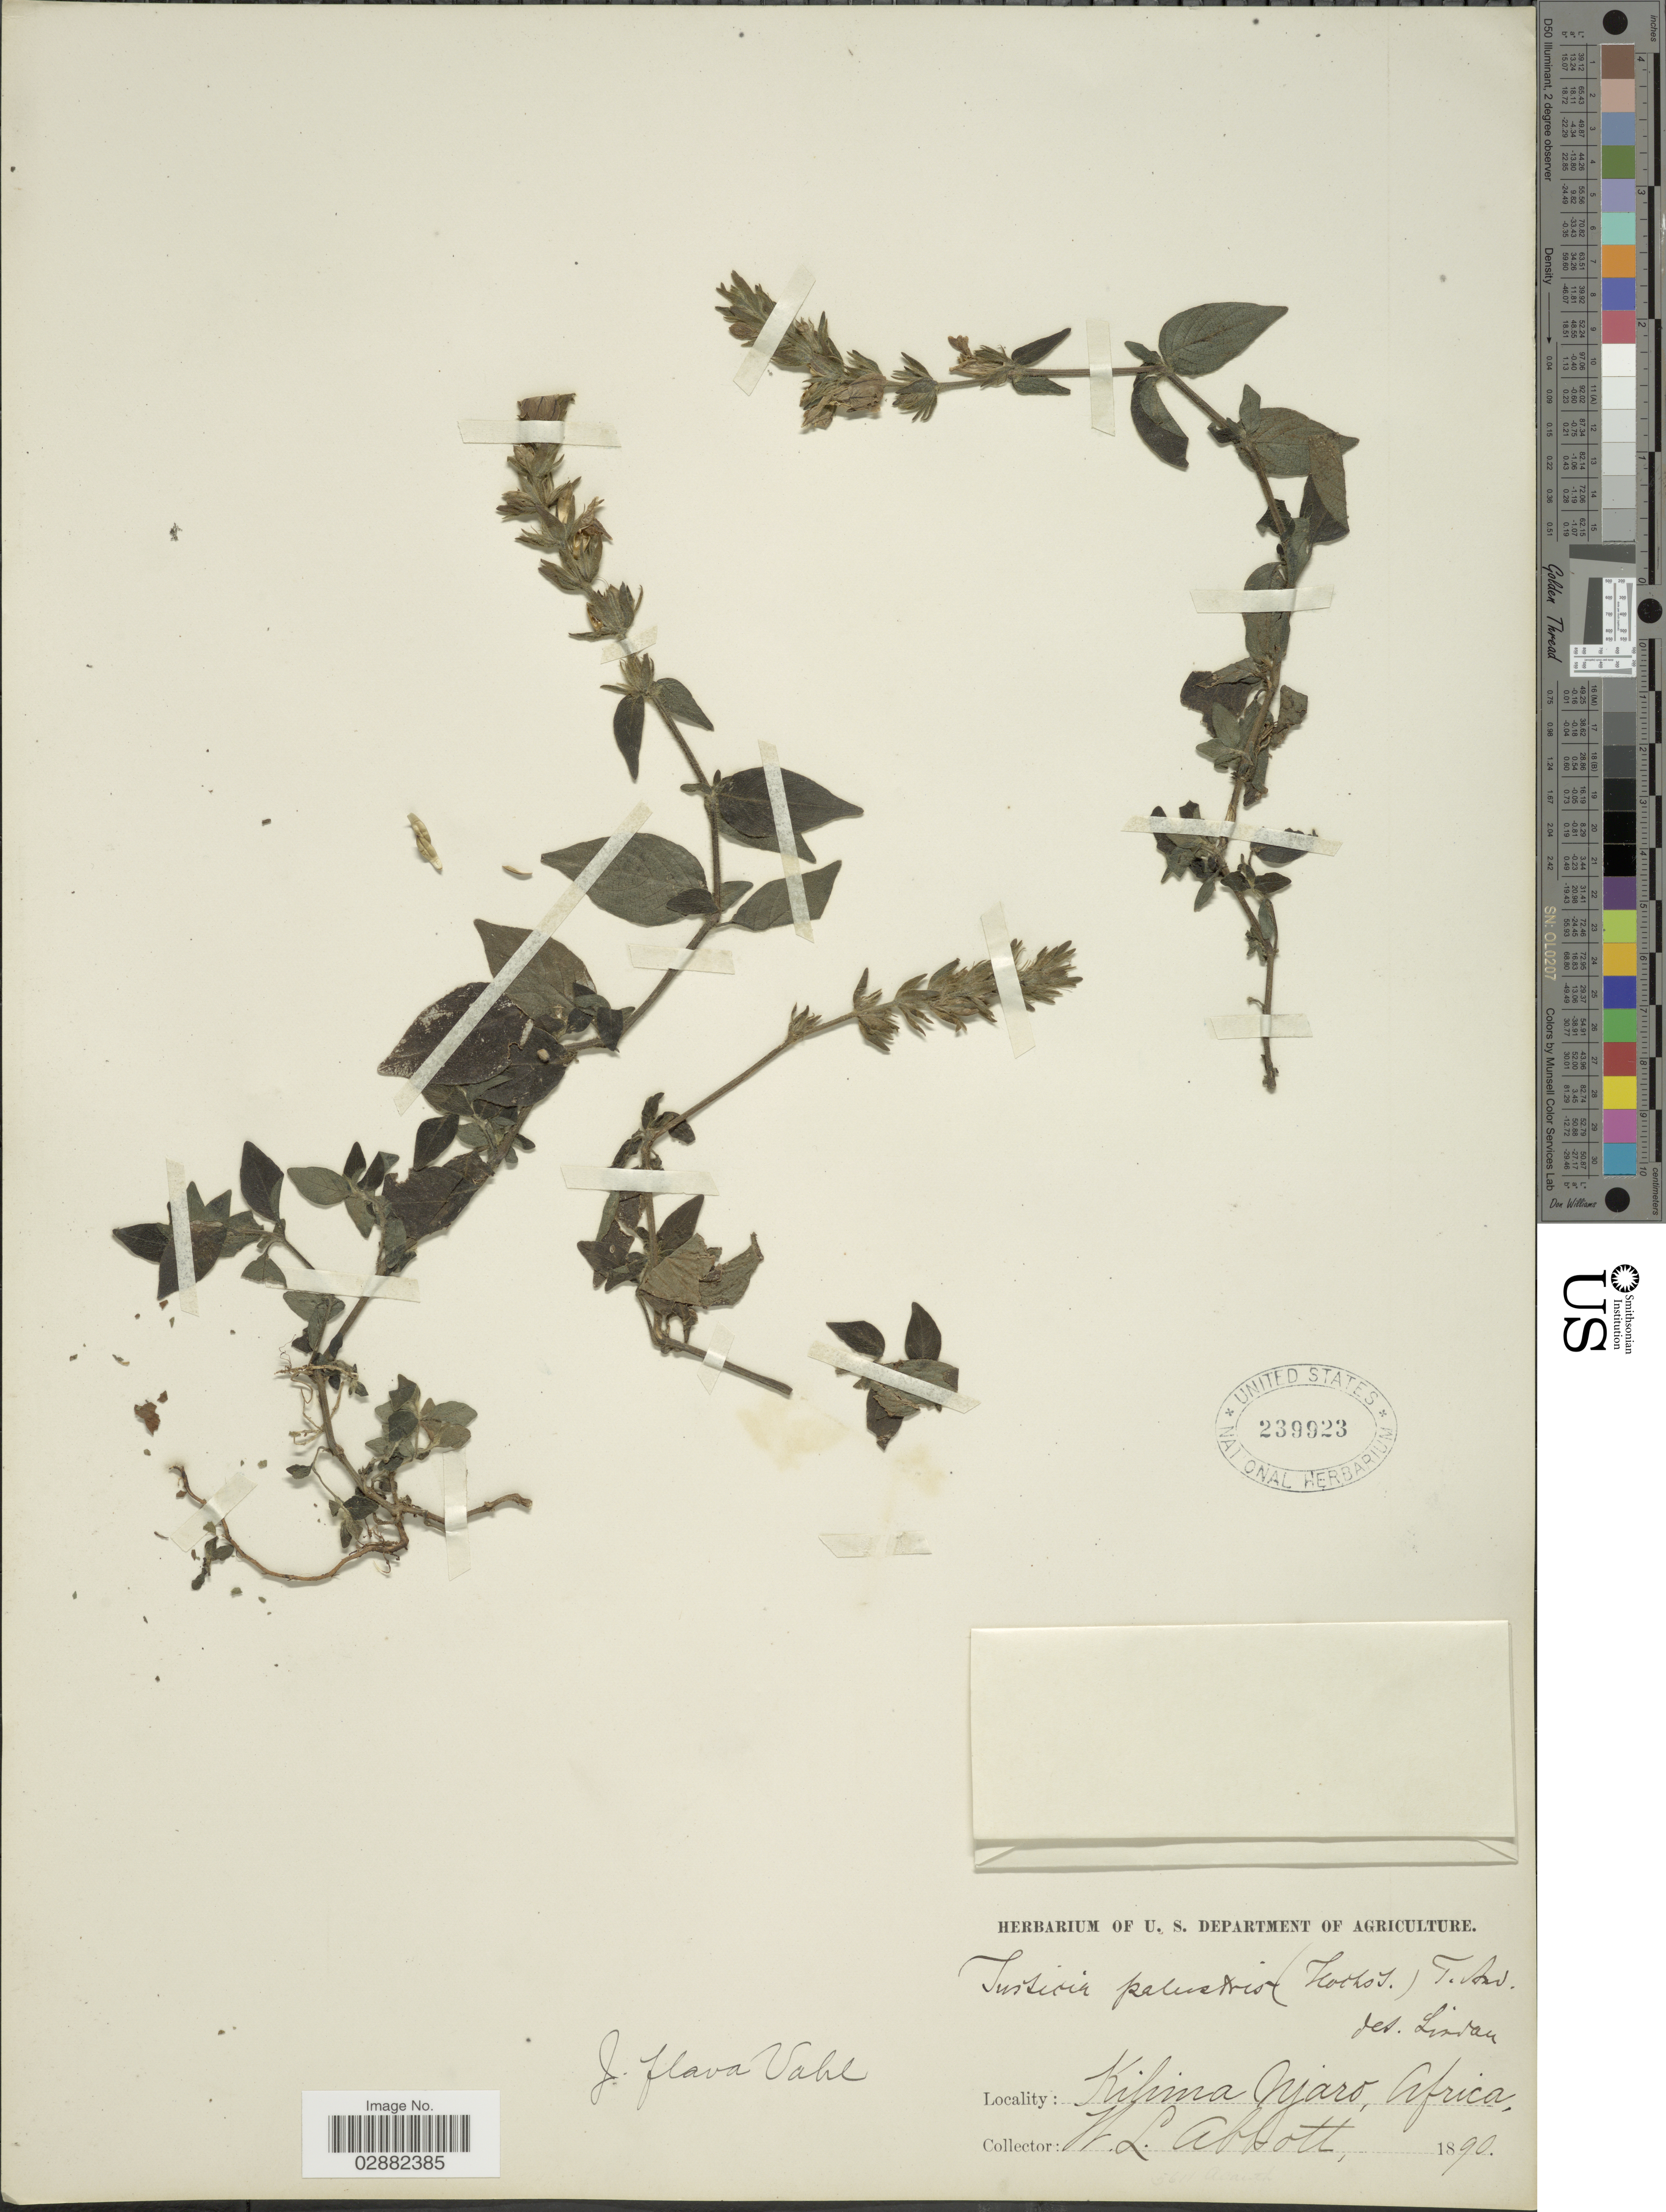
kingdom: Plantae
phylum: Tracheophyta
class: Magnoliopsida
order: Lamiales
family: Acanthaceae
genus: Justicia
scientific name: Justicia flava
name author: (Forssk.) Vahl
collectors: W. L. Abbott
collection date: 1890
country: Tanzania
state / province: Kilimanjaro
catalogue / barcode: US 239923